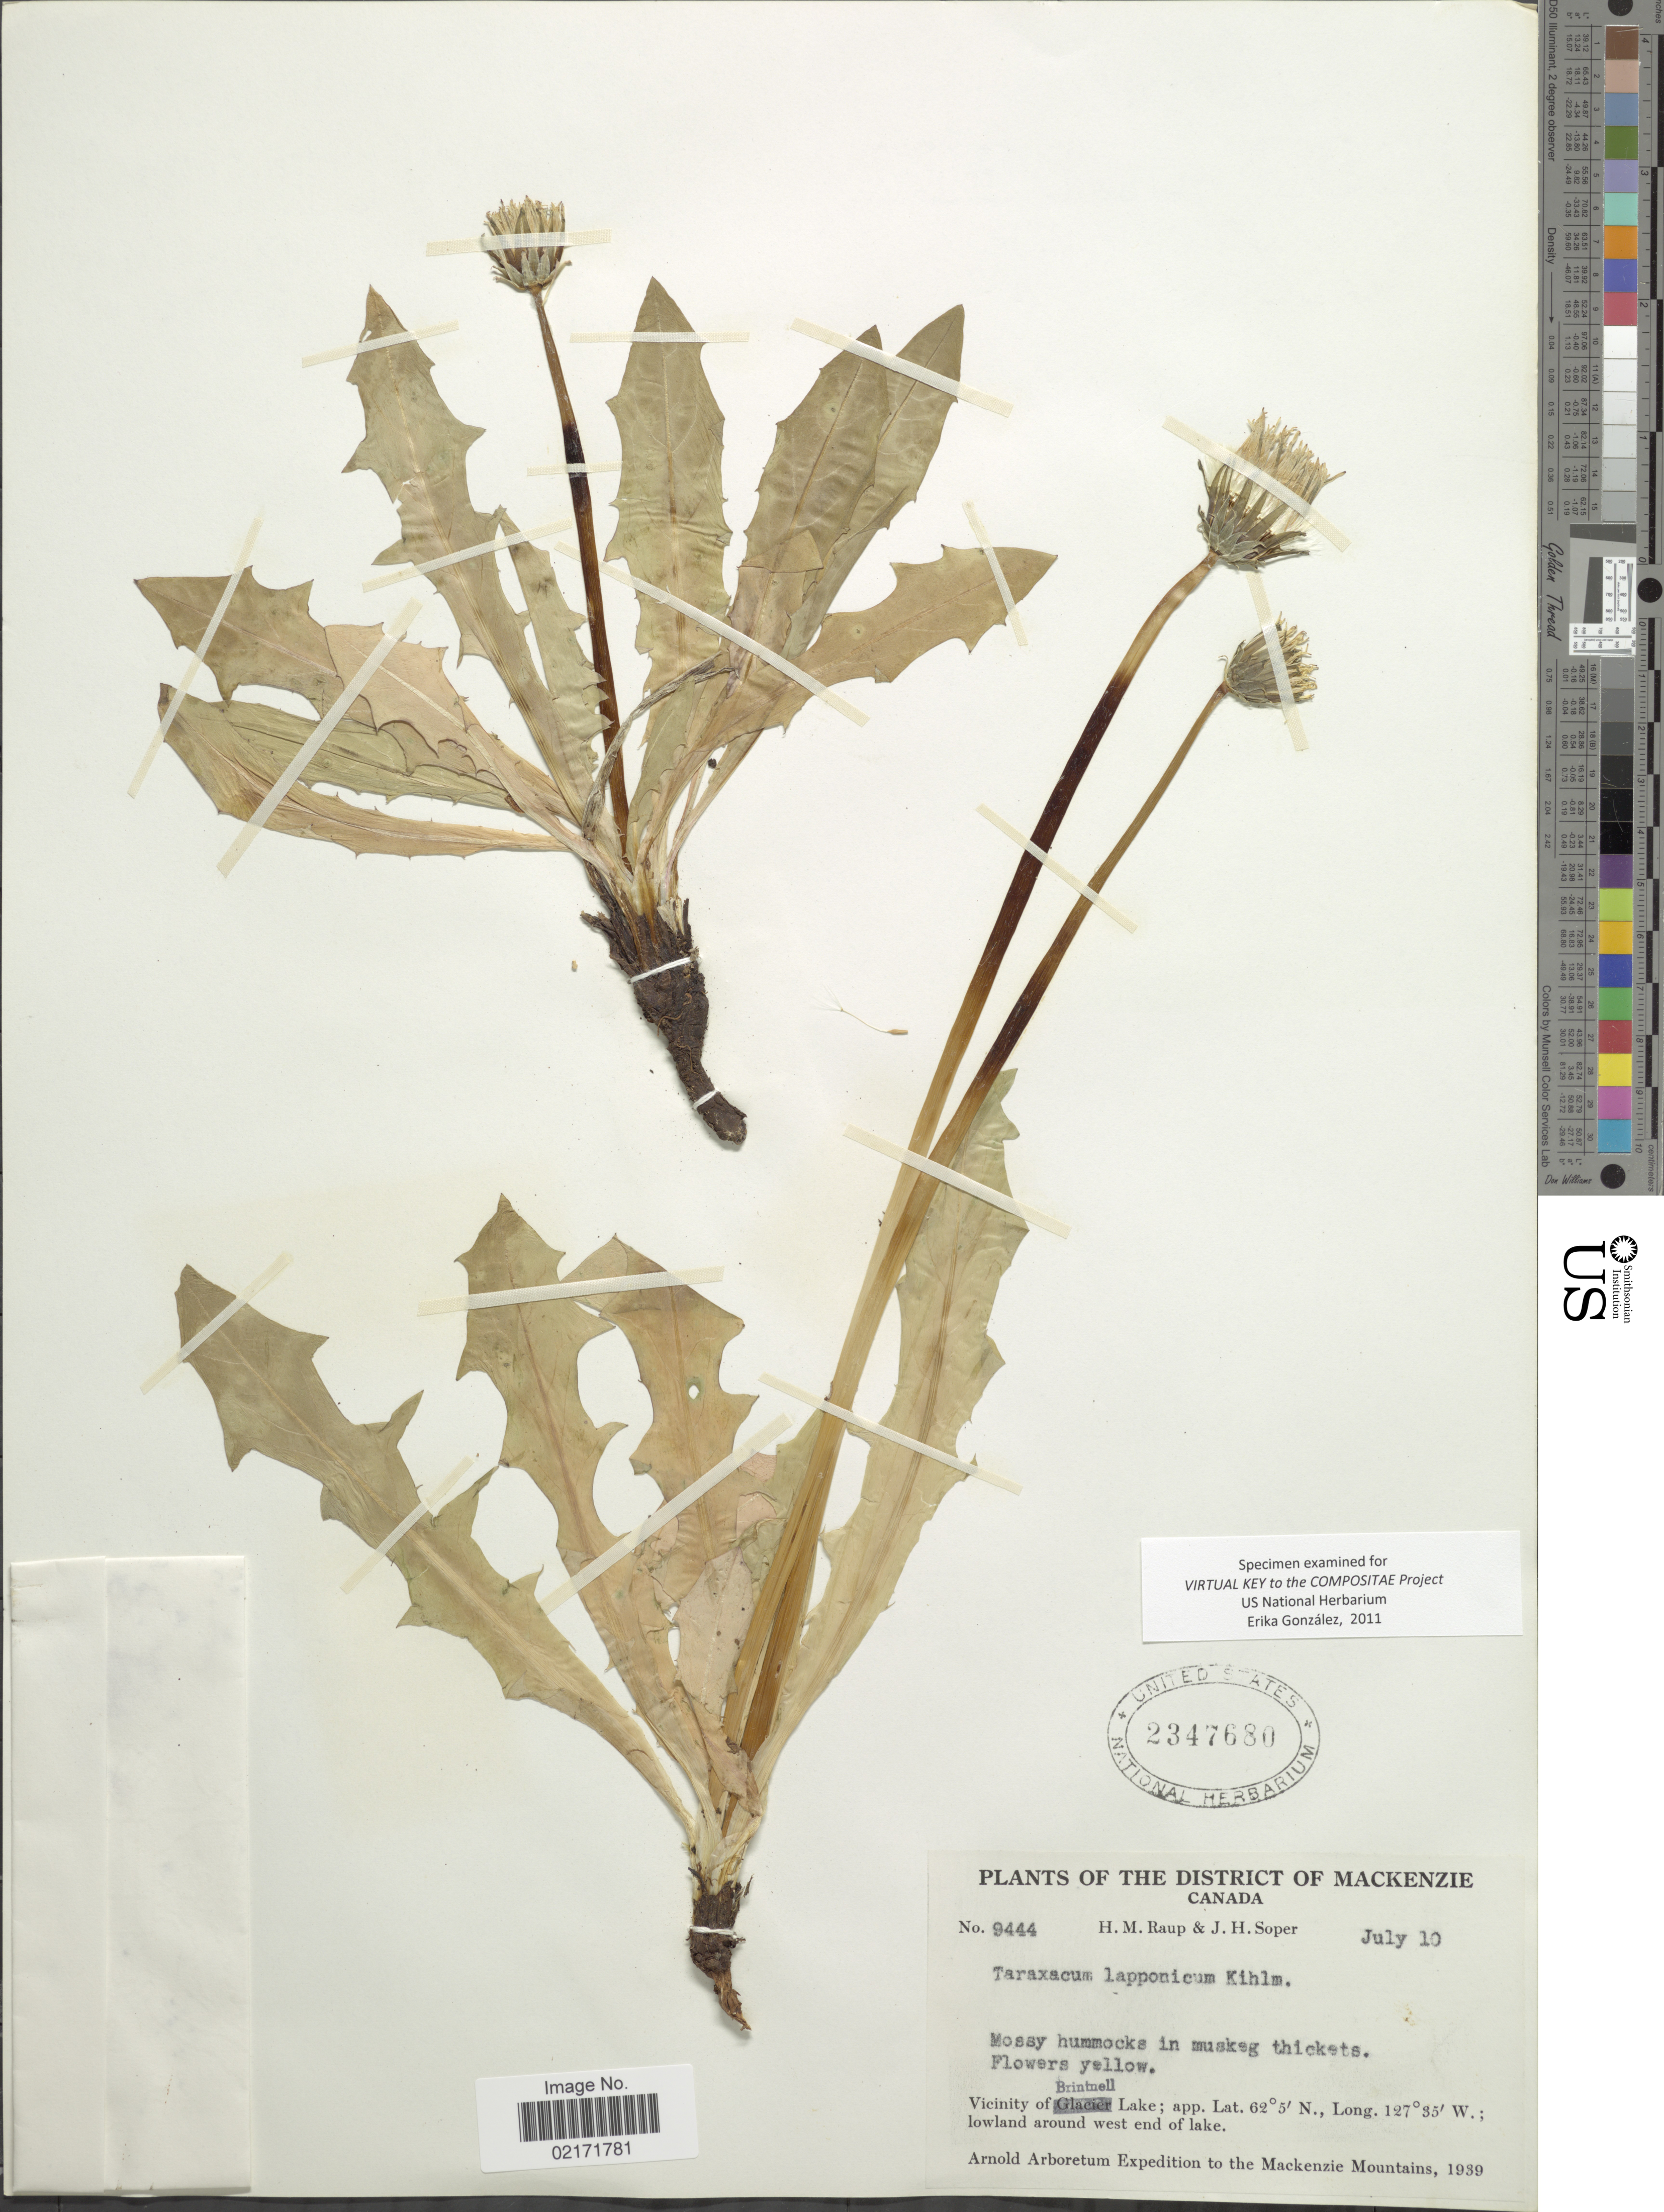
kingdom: Plantae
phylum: Tracheophyta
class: Magnoliopsida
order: Asterales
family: Asteraceae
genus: Taraxacum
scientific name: Taraxacum croceum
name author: Dahlst.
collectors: H. Raup & J. H. Soper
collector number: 9444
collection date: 1939-07-10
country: Canada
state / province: British Columbia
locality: District of Mackenzie. Canada. Vicinity of Brintnell Lake; lowland around west end of lake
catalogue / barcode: US 2347680